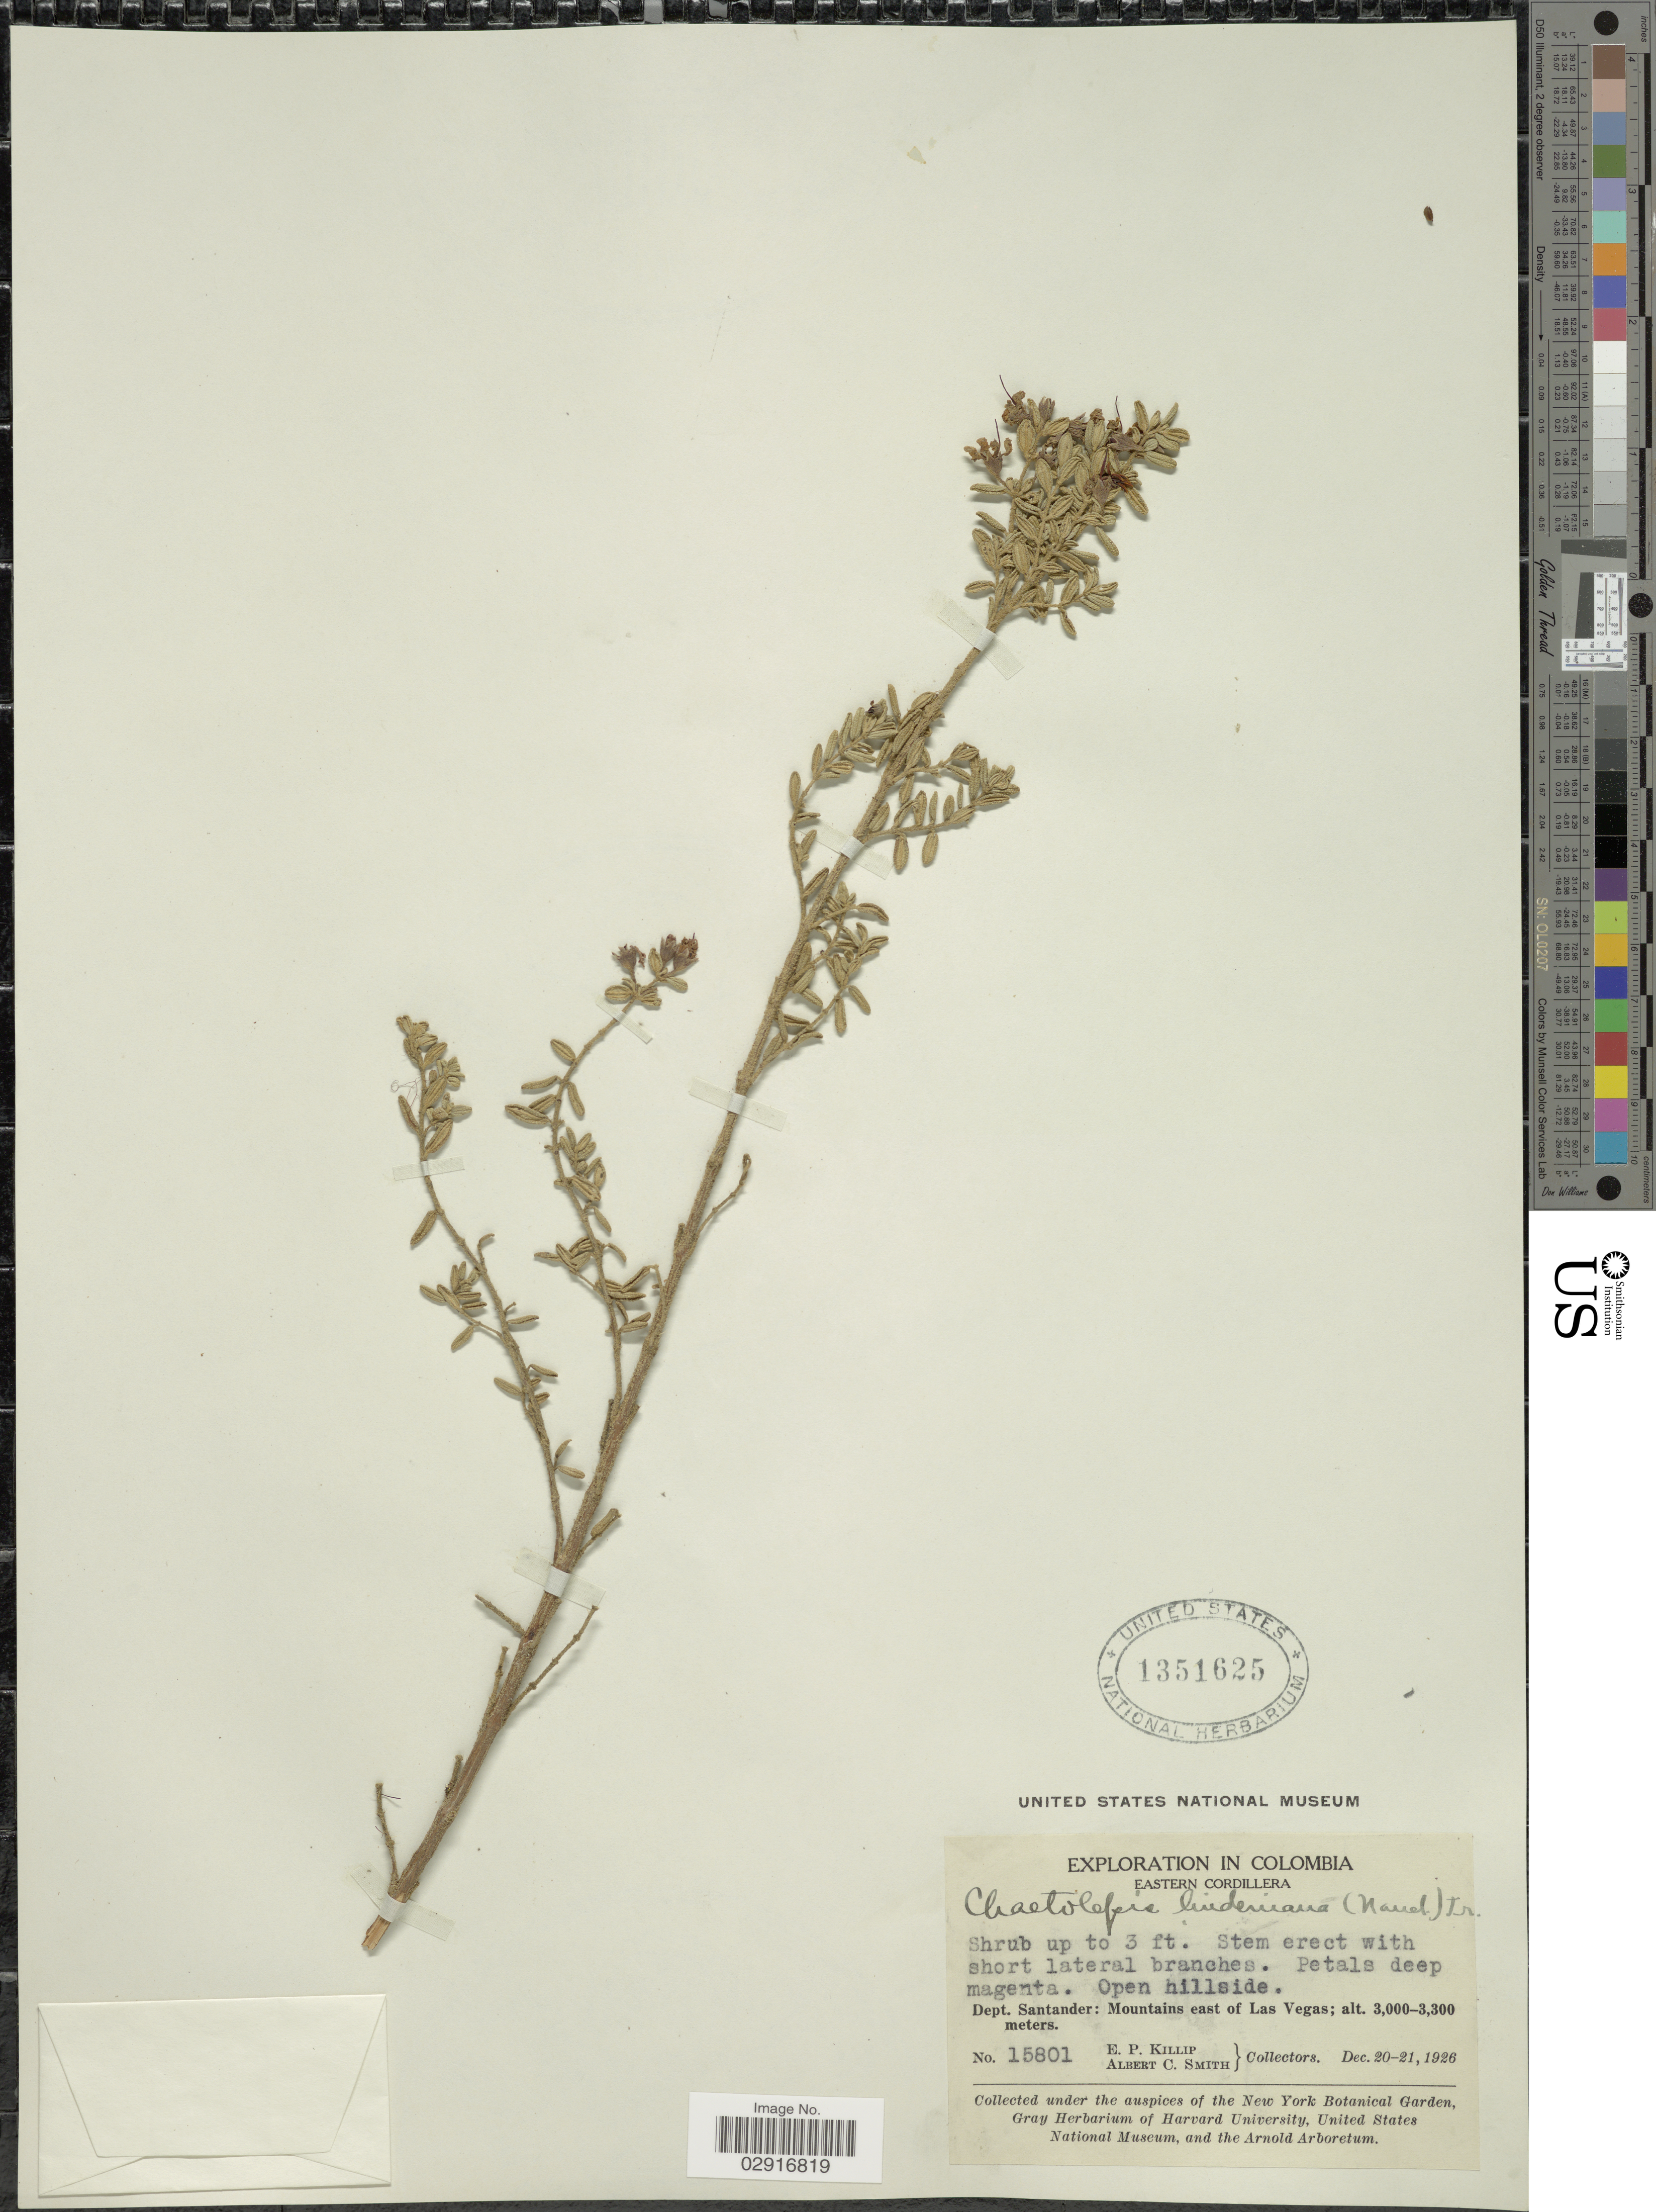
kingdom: Plantae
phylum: Tracheophyta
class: Magnoliopsida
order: Myrtales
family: Melastomataceae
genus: Chaetolepis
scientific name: Chaetolepis lindeniana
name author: (Naudin) Triana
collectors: E. P. Killip & A. C. Smith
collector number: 15801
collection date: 1926-12-20/1926-12-21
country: Colombia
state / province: Santander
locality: Eastern Cordillera. Dept. Santander: Mountains east of Las Vegas.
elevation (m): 3000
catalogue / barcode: US 1351625